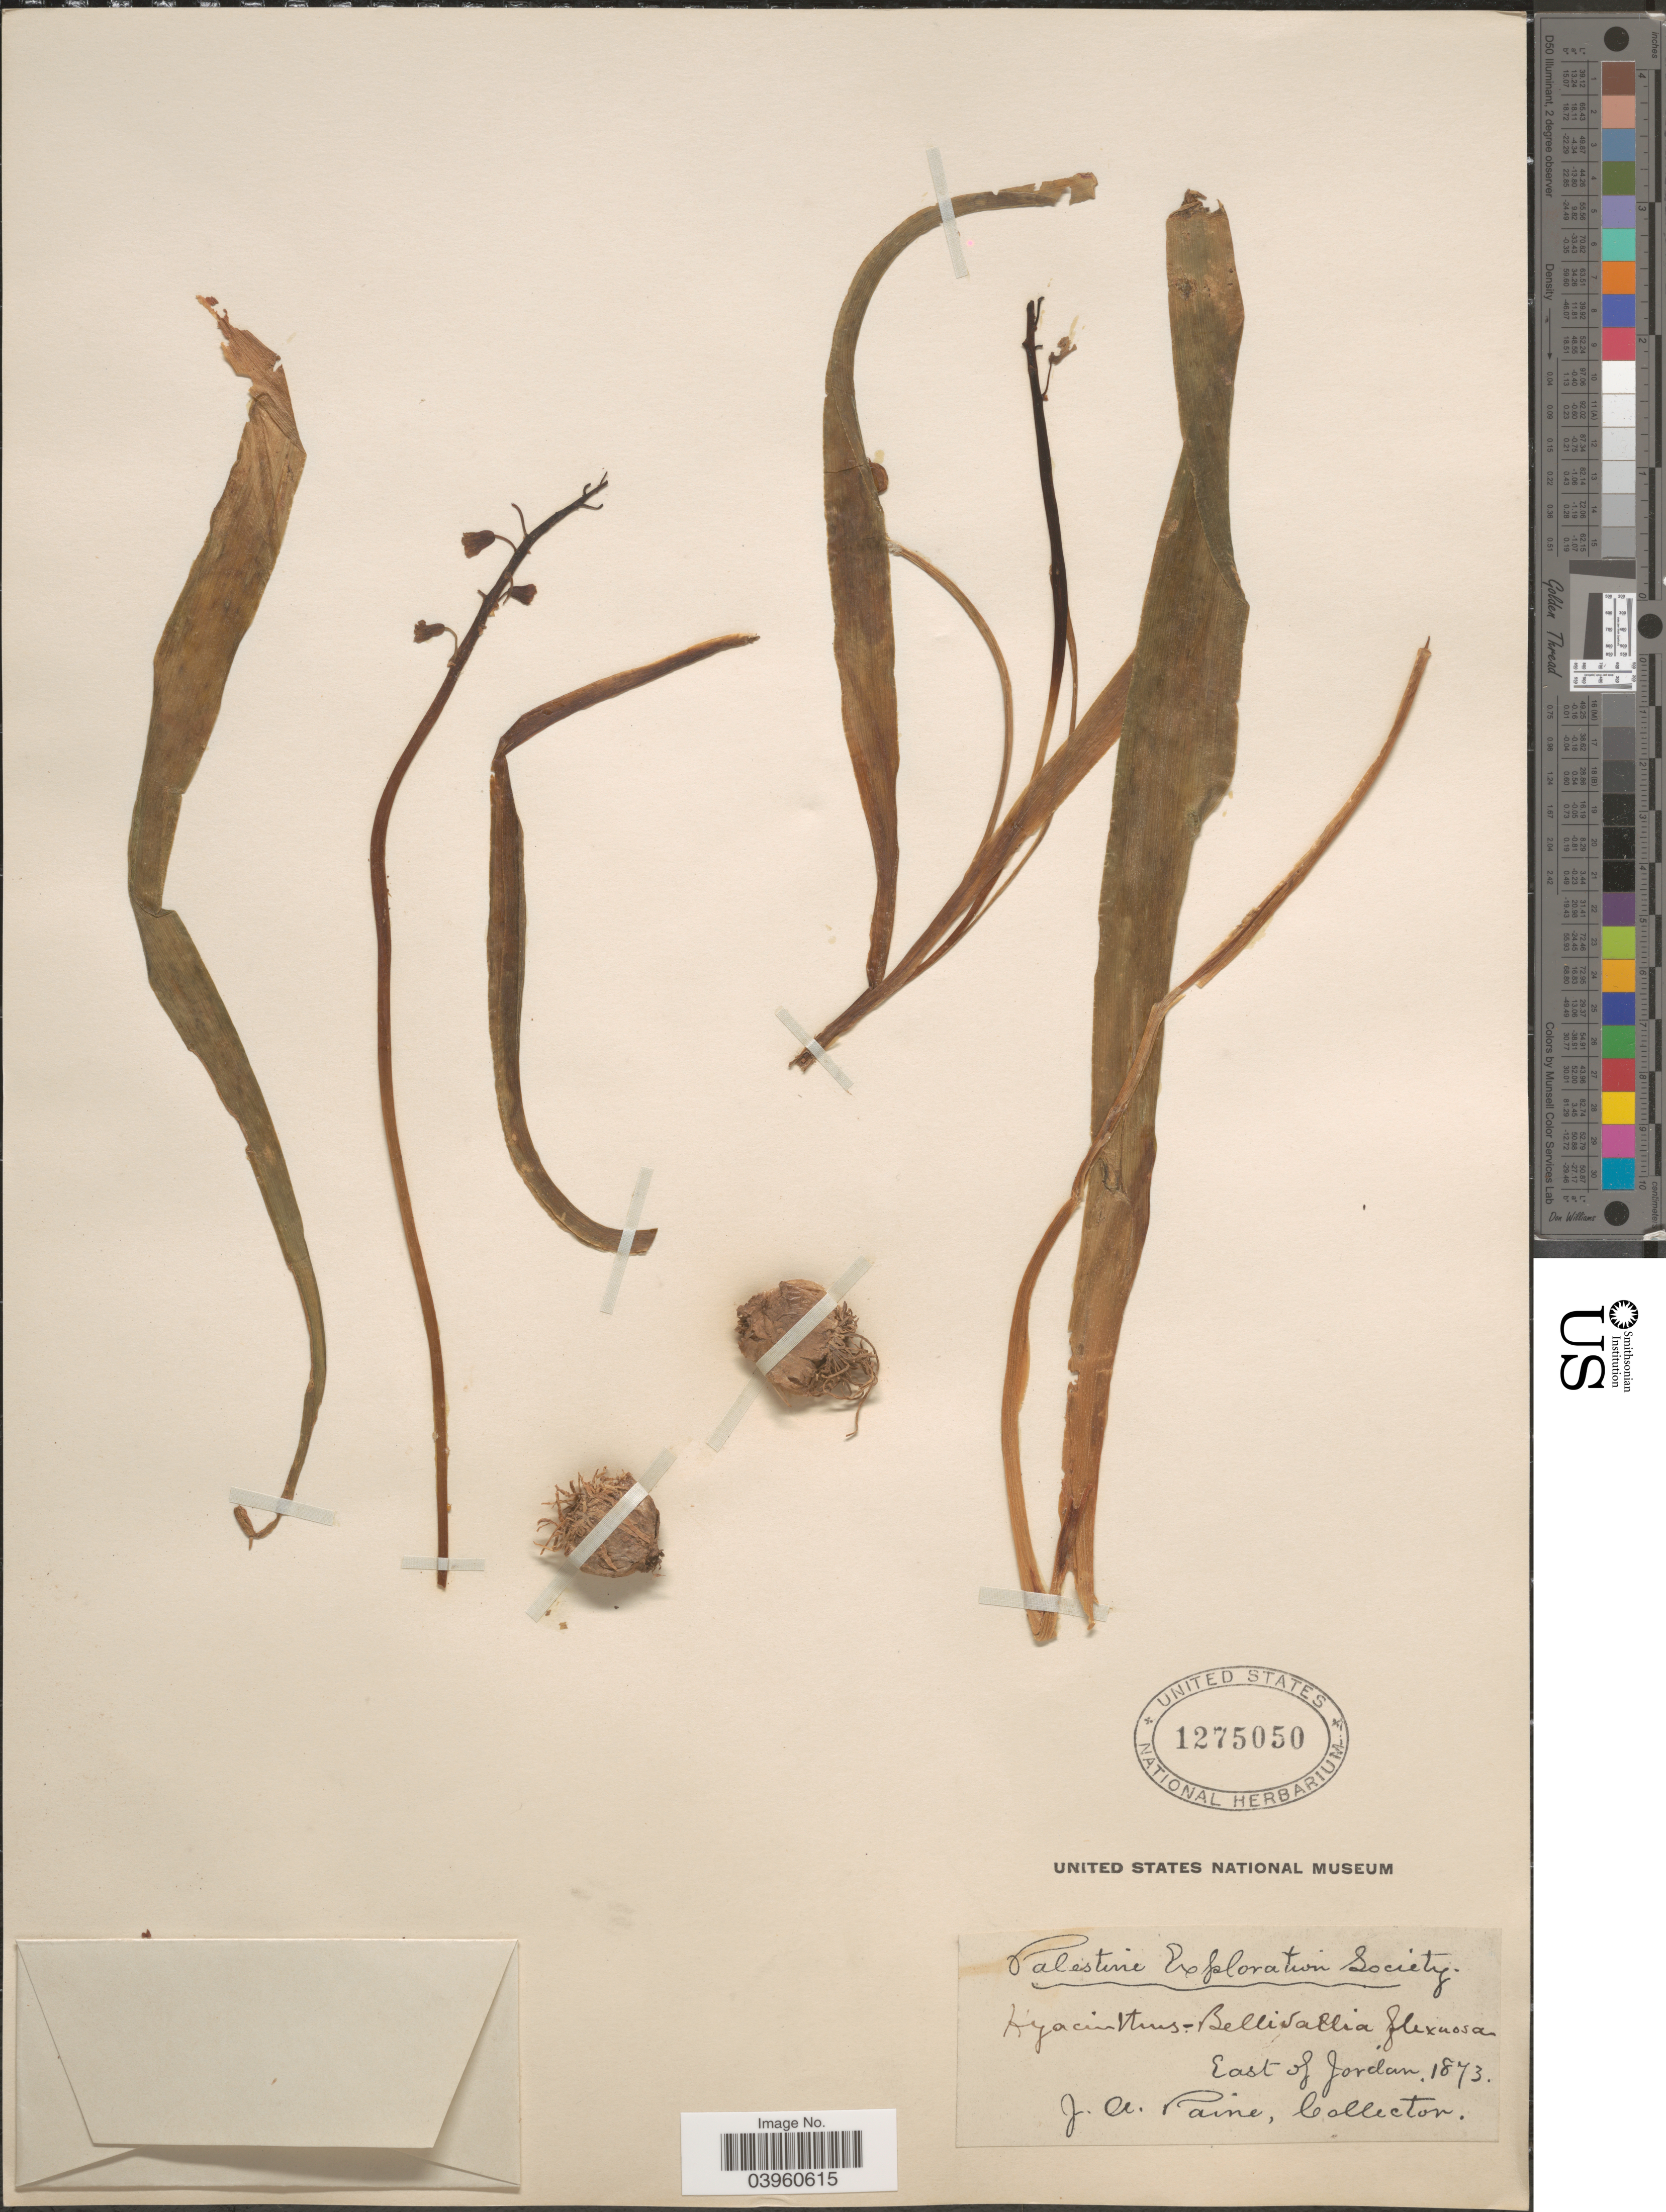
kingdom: Plantae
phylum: Tracheophyta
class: Liliopsida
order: Asparagales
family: Asparagaceae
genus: Bellevalia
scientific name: Bellevalia flexuosa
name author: Boiss.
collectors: J. A. Paine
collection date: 1873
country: Jordan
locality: East of Jordan.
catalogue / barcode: US 1275050